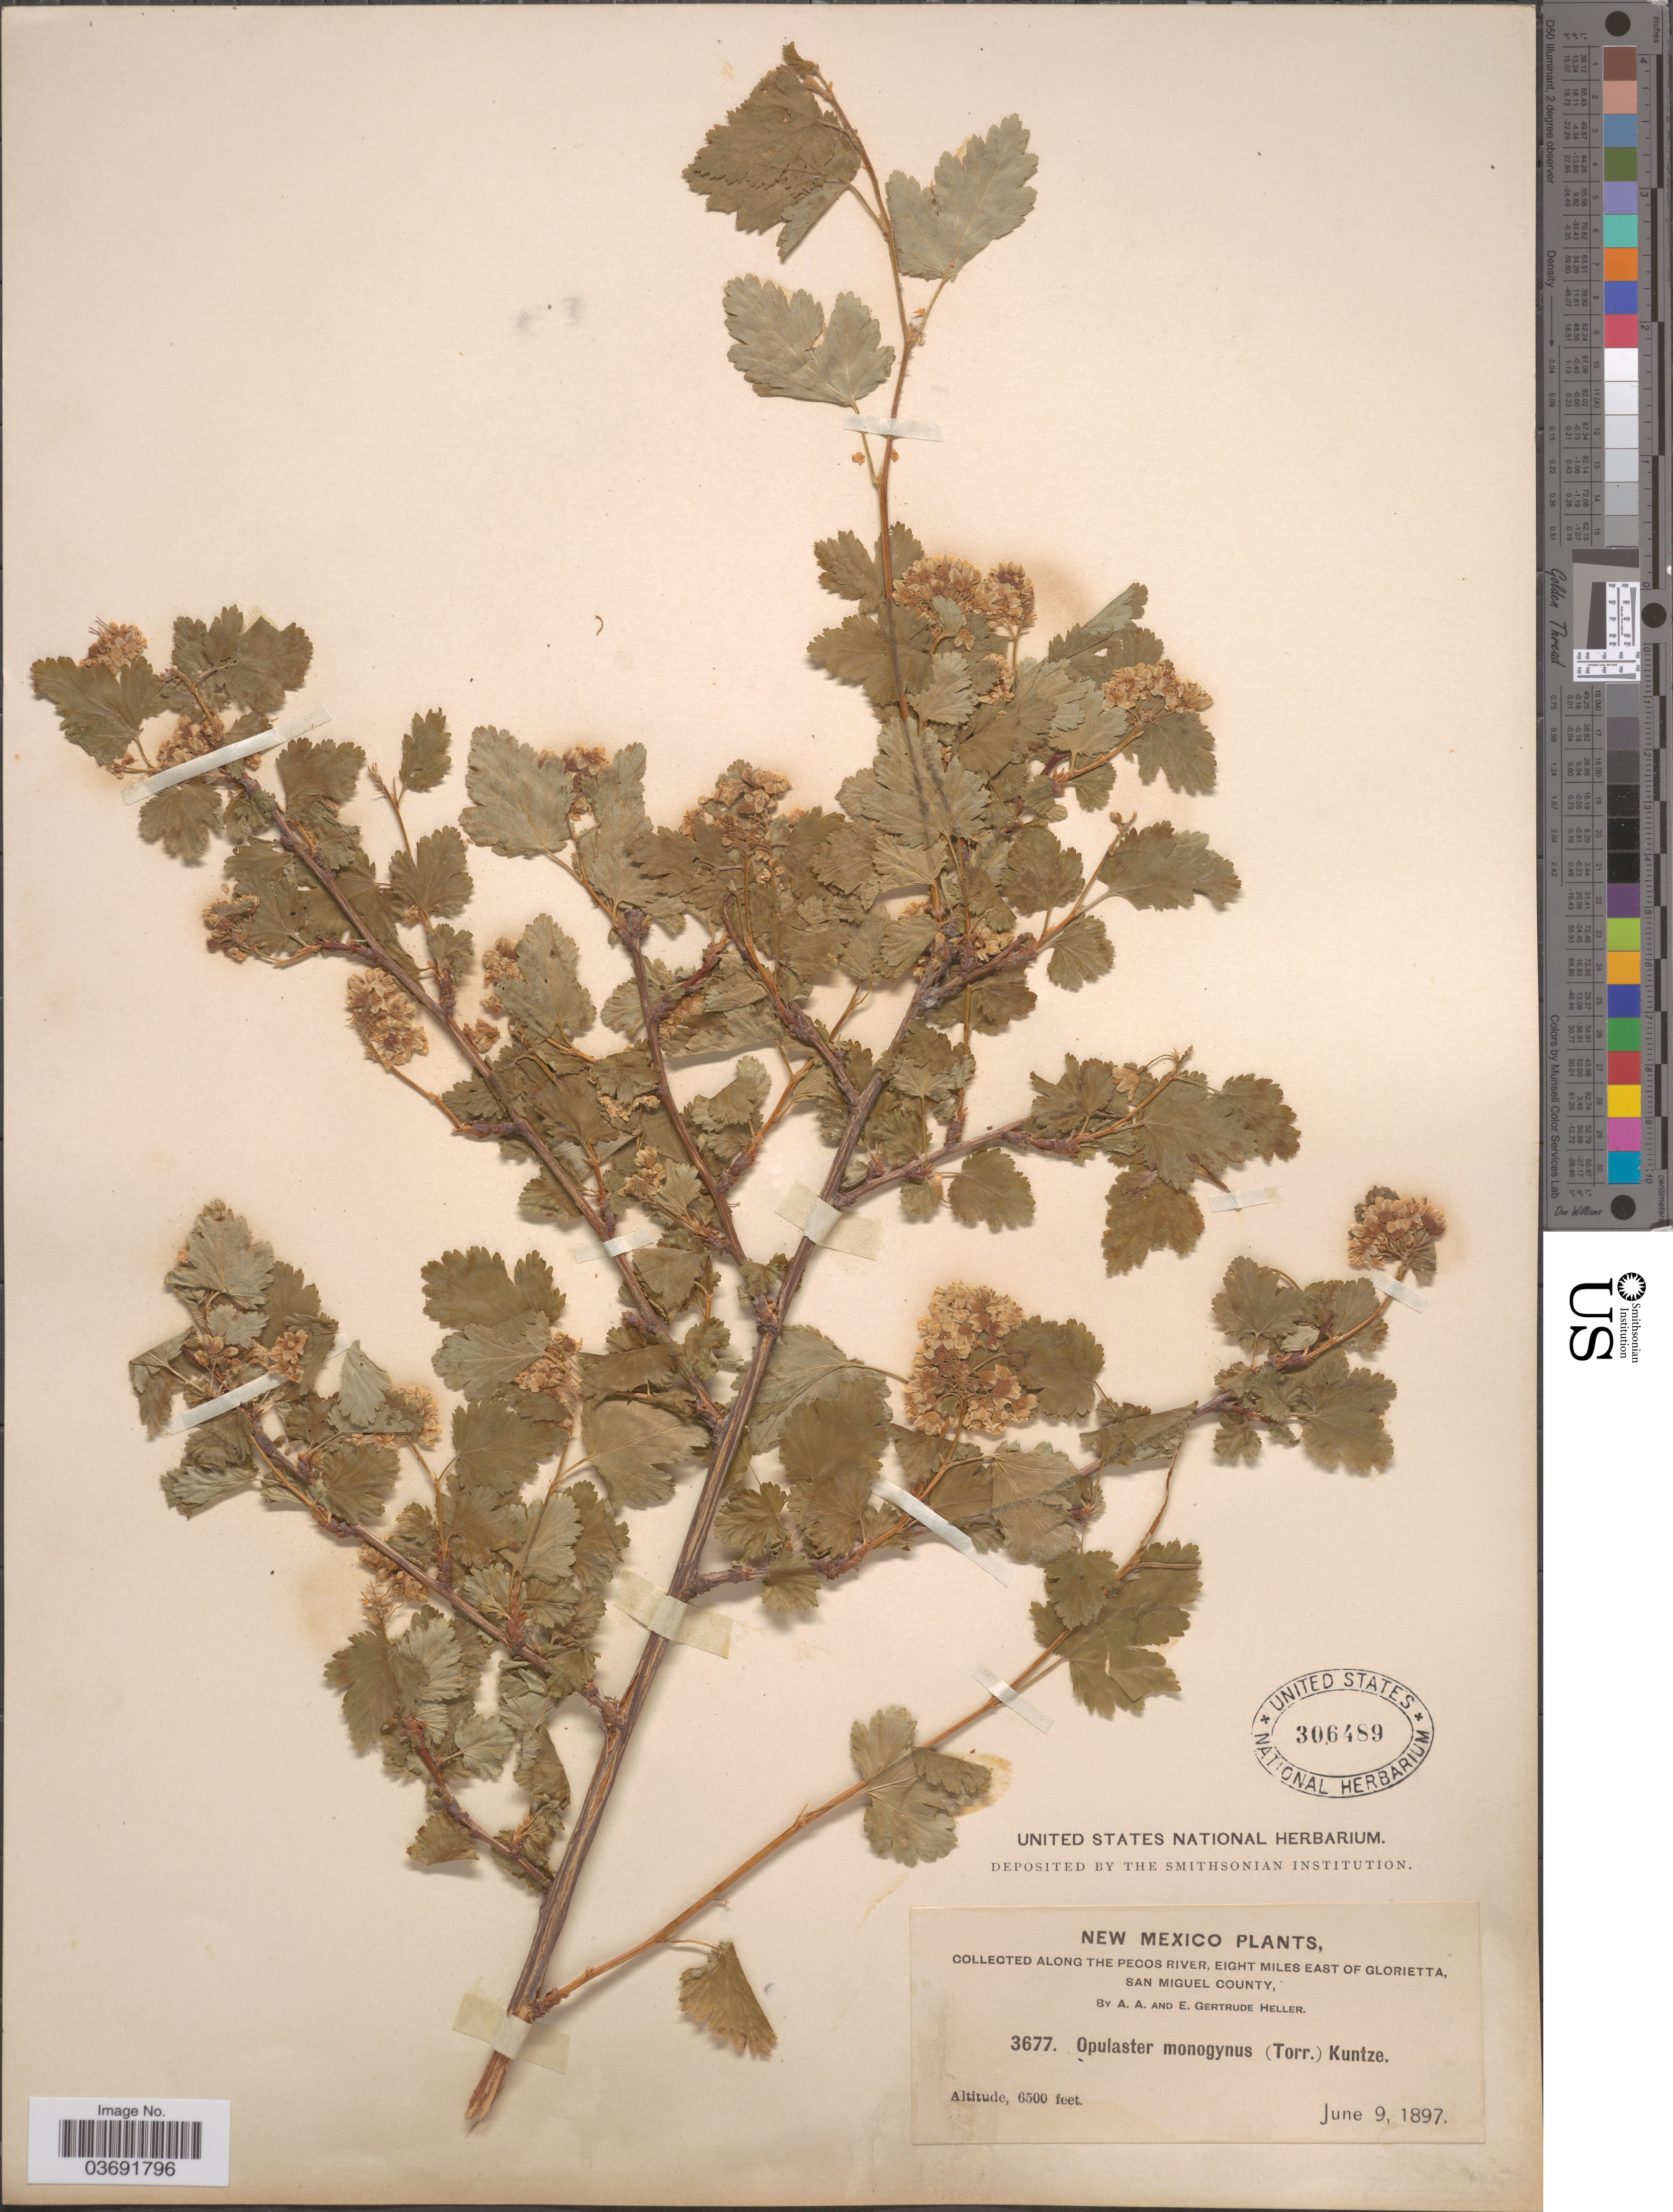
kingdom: Plantae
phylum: Tracheophyta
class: Magnoliopsida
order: Rosales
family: Rosaceae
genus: Physocarpus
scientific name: Physocarpus monogynus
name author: (Torr.) J.M. Coult.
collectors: A. A. Heller & E. G. Heller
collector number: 3677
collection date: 1897-06-09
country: United States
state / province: New Mexico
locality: Along the Pecos River, eight miles east of Glorietta, San Miguel County.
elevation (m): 1981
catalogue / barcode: US 306489